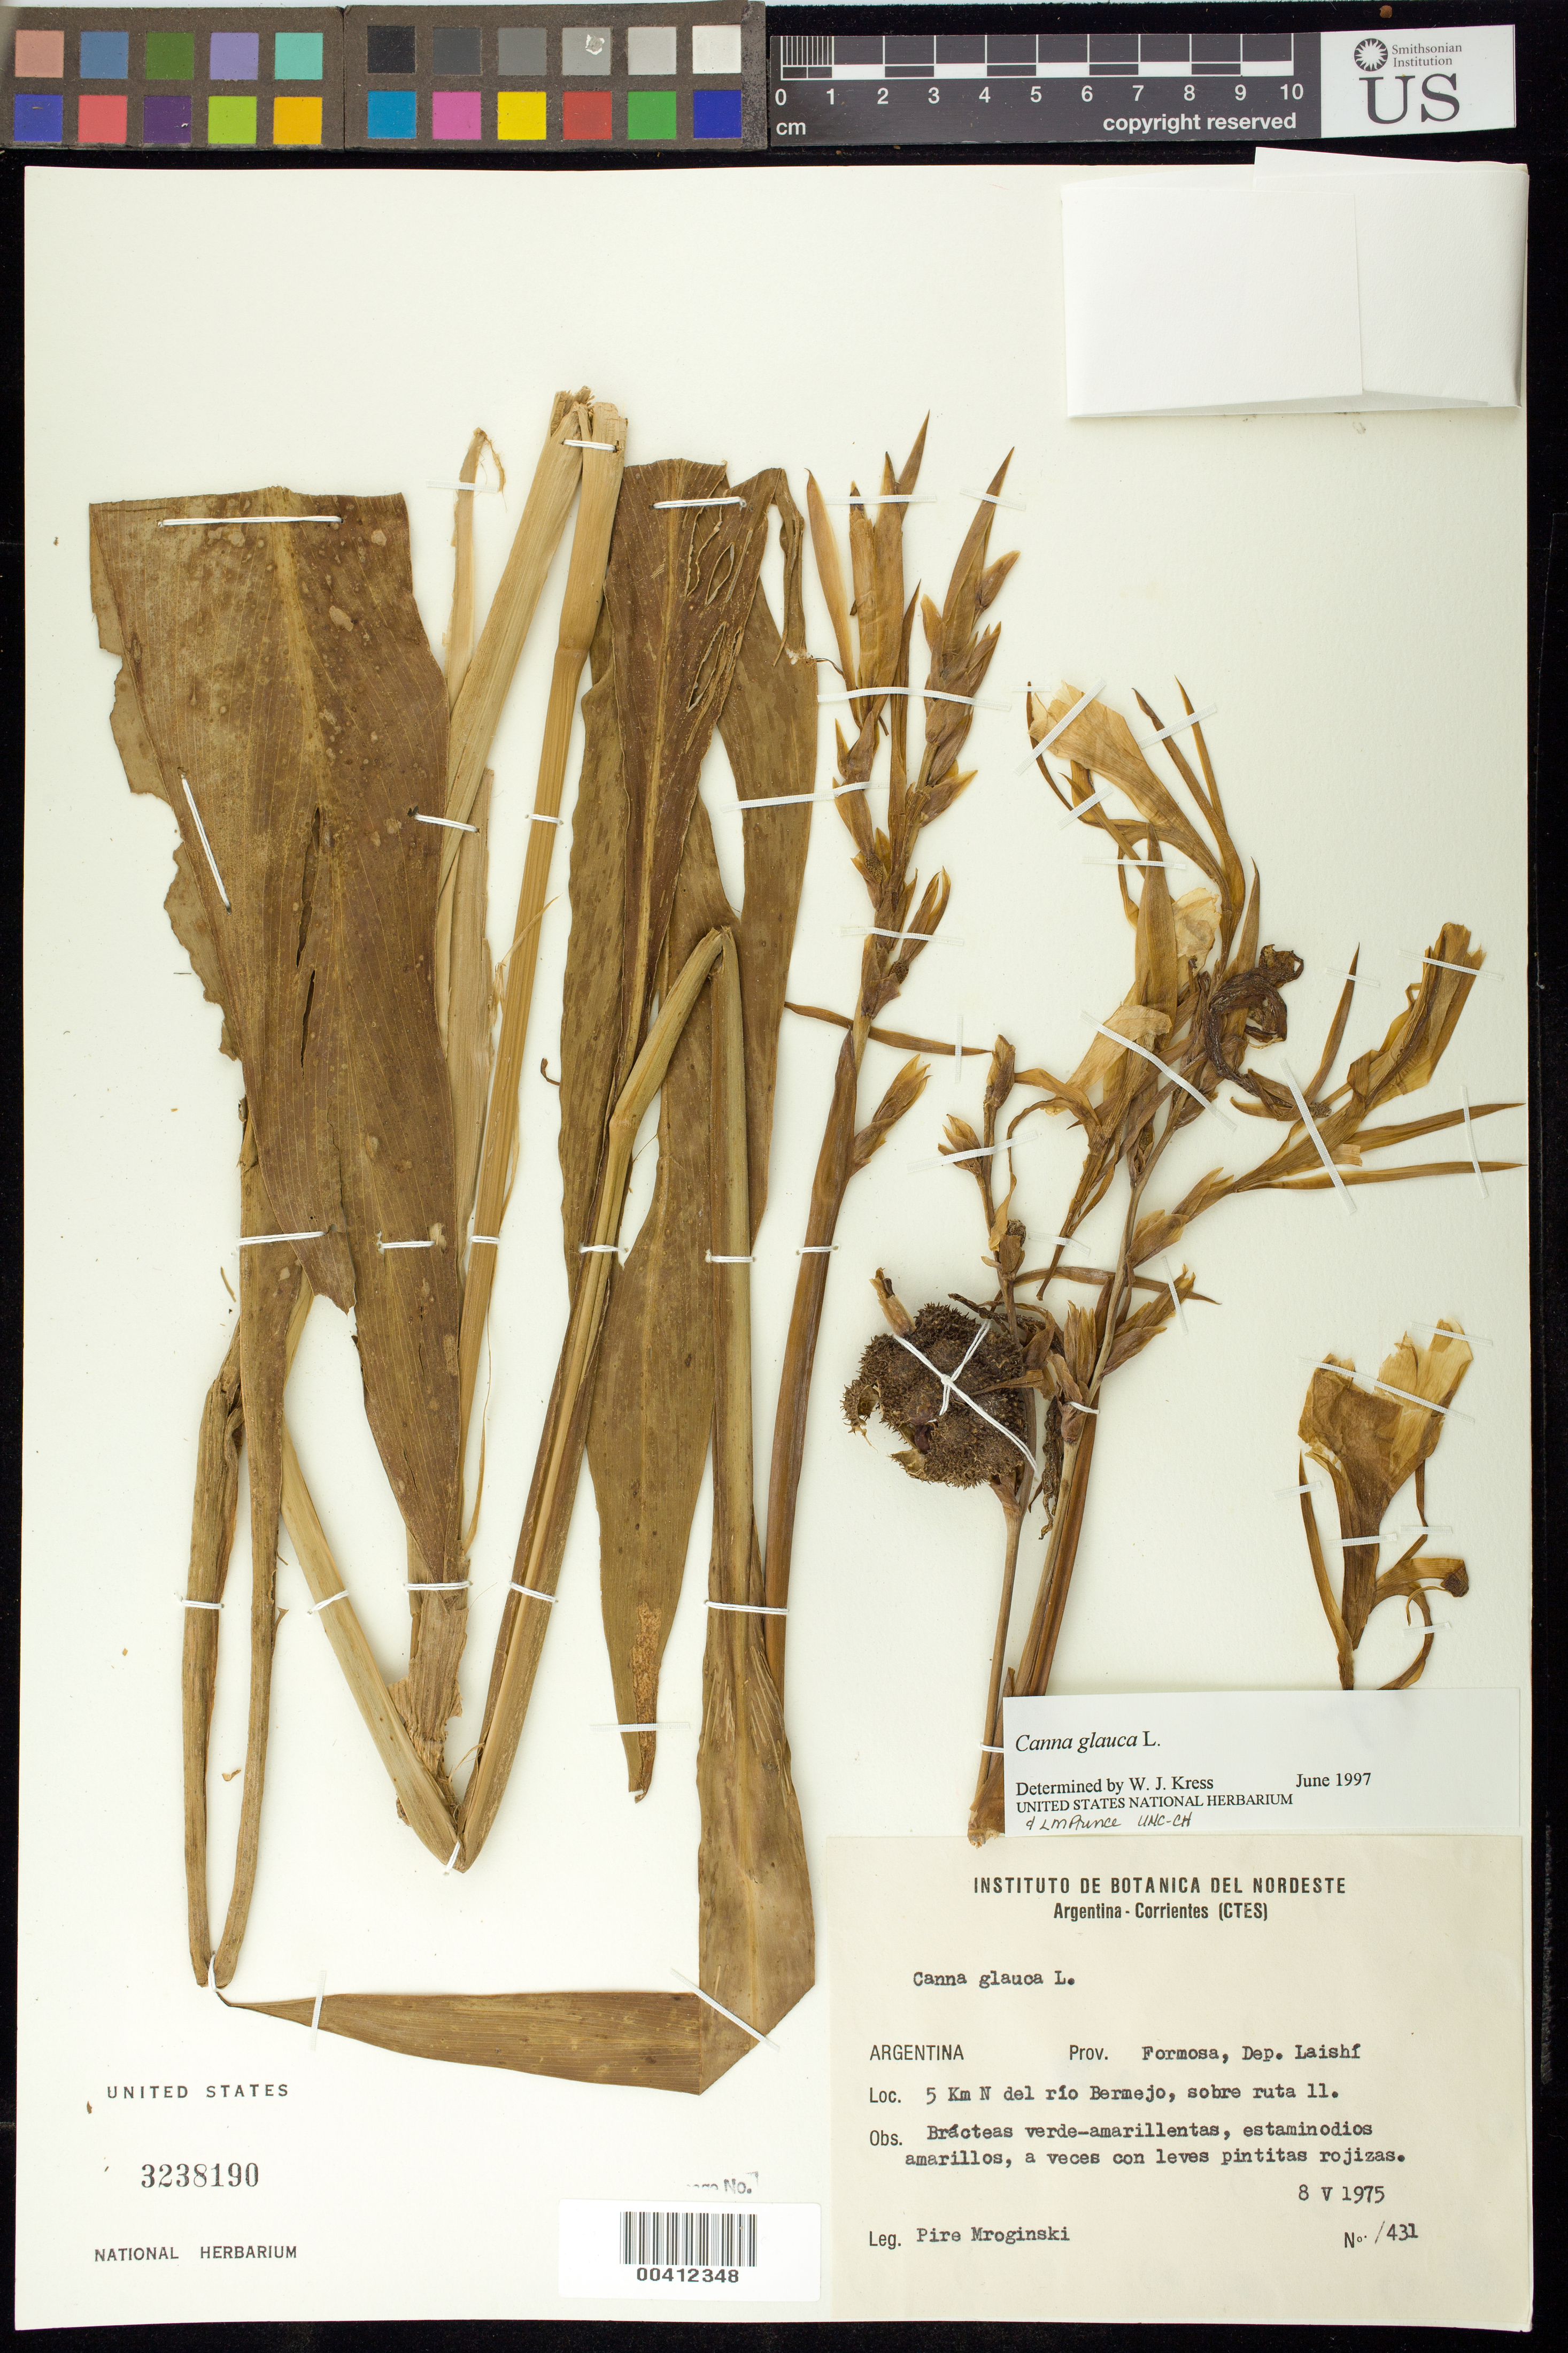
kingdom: Plantae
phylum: Tracheophyta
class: Liliopsida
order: Zingiberales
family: Cannaceae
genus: Canna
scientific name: Canna glauca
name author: L.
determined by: Maas, Paul J. M.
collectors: P. Mroginski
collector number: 431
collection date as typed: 08 May 1975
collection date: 1975-05-08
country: Argentina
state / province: Formosa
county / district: Laishí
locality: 5 km N del Rio Bermejo, sobre ruta 11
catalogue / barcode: US 3238190